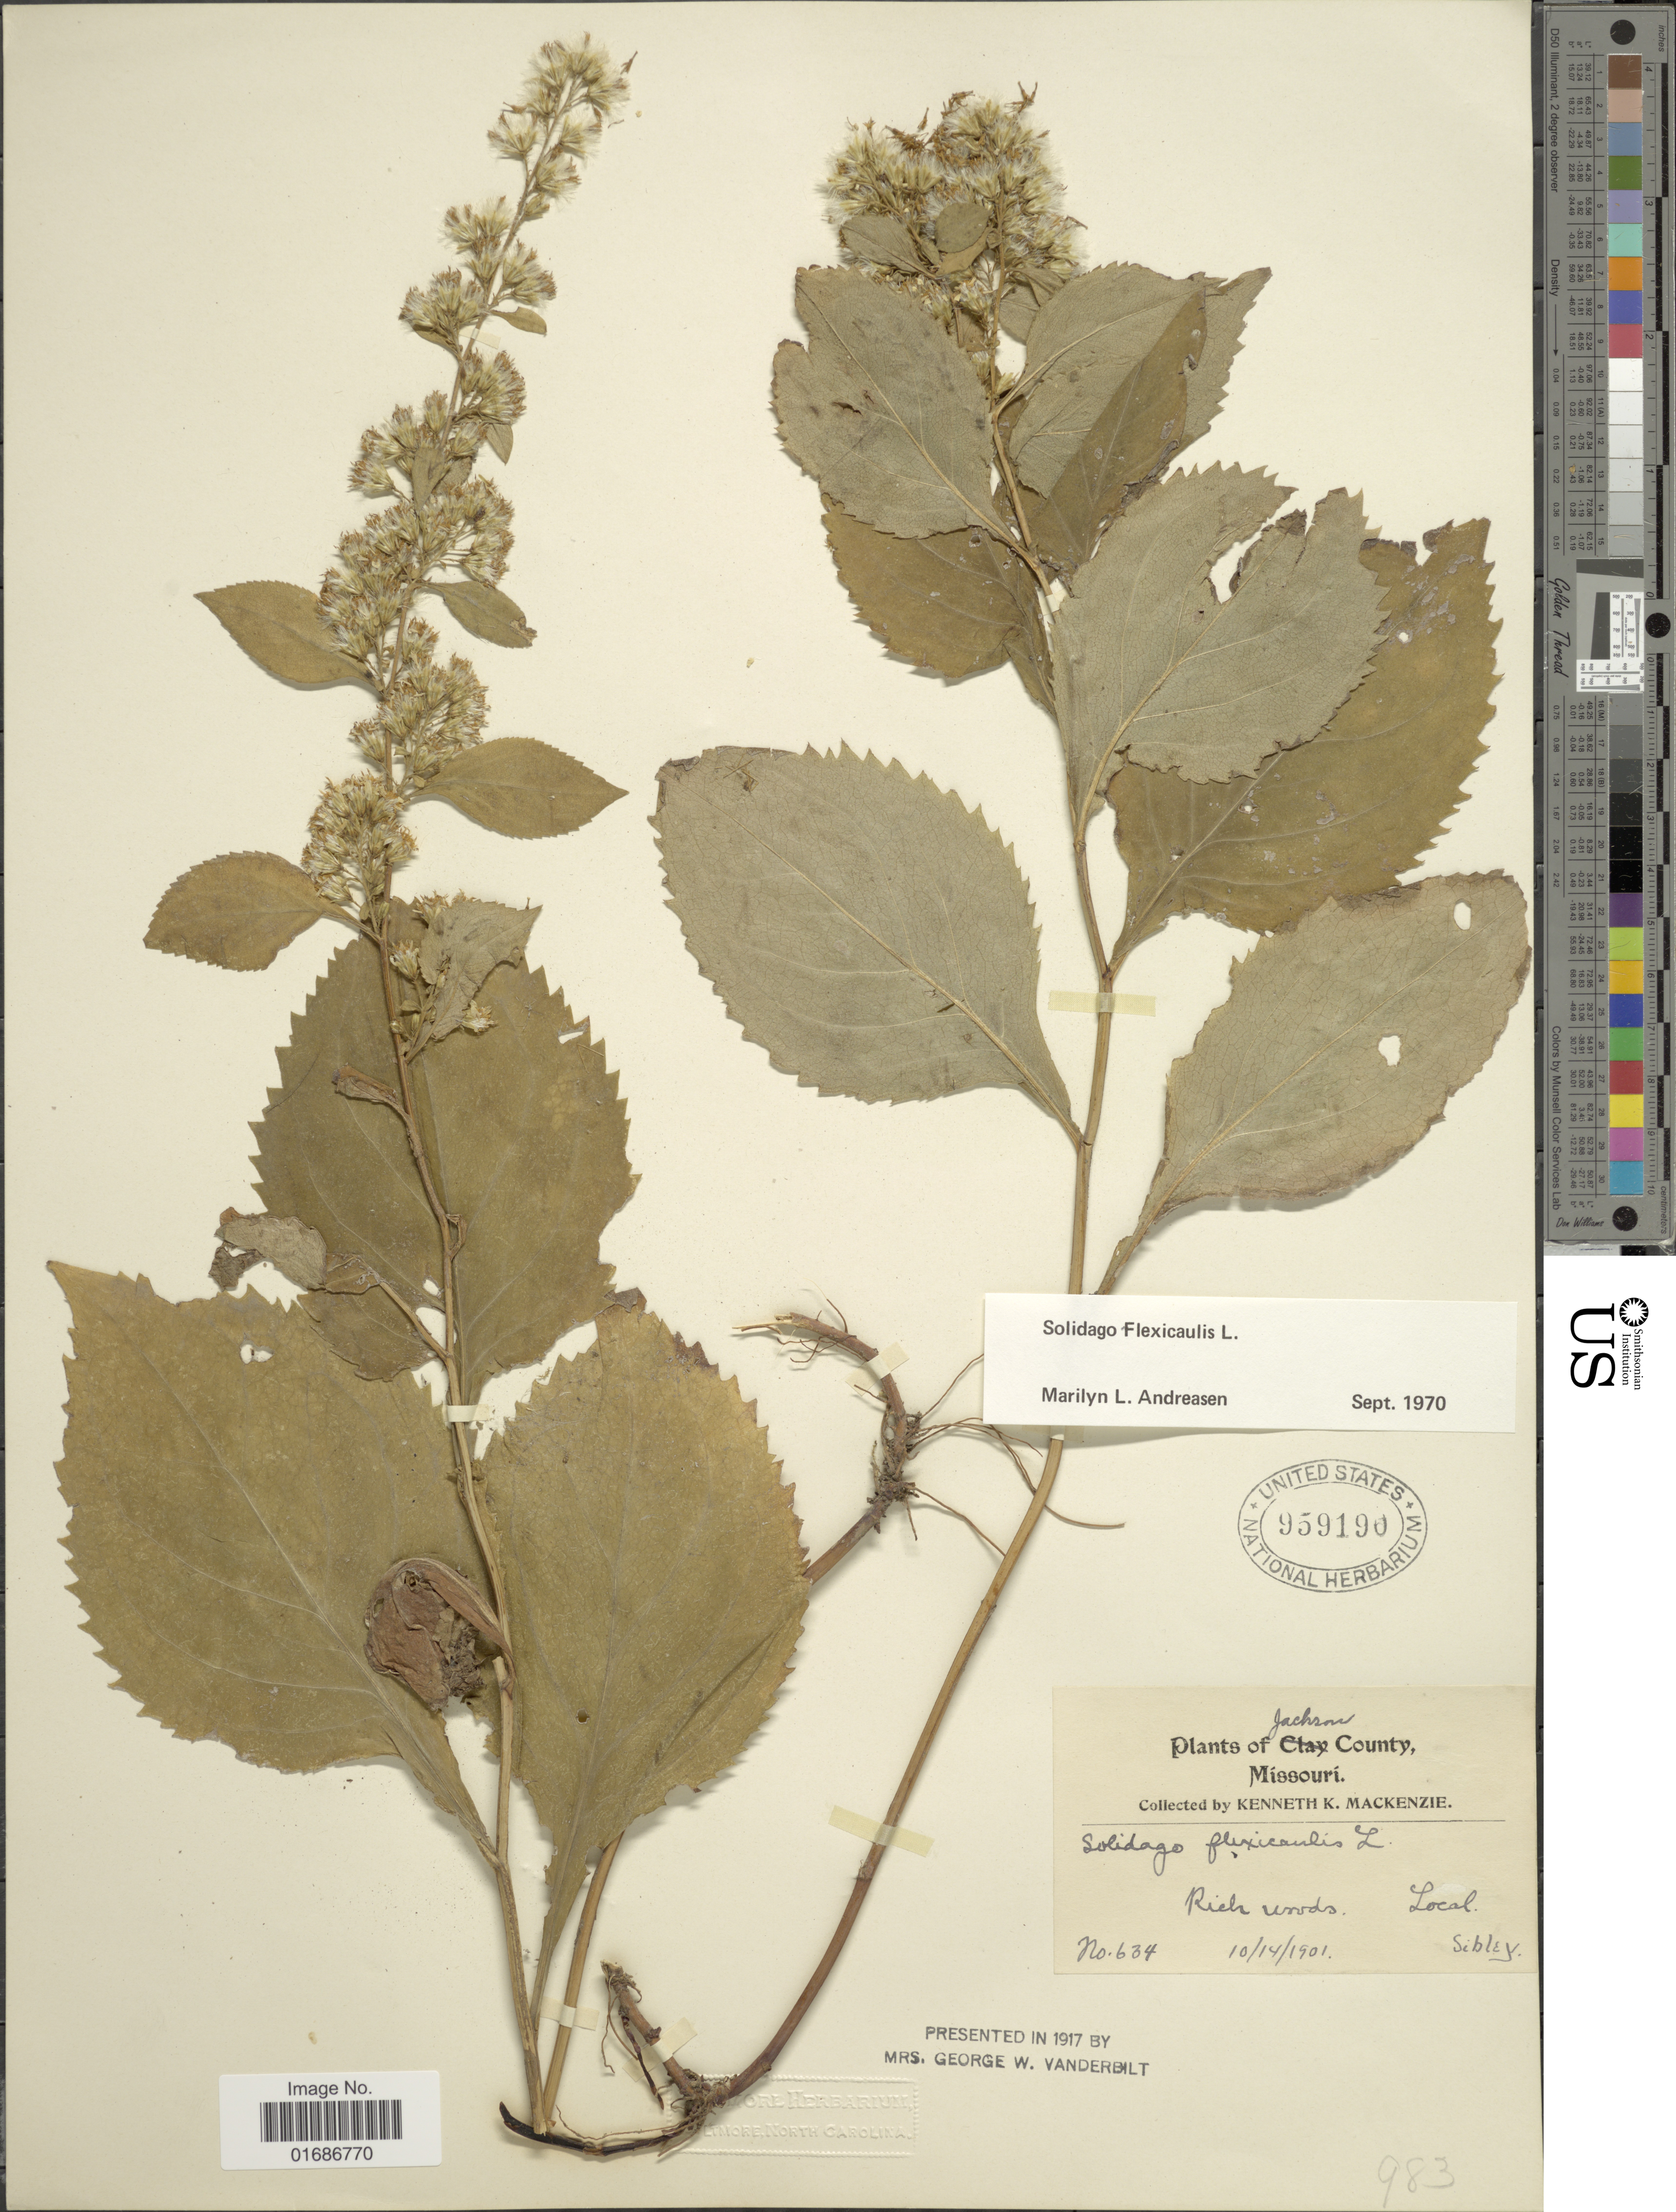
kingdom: Plantae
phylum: Tracheophyta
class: Magnoliopsida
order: Asterales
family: Asteraceae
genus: Solidago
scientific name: Solidago flexicaulis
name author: L.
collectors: K. K. Mackenzie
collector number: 634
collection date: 1901-10-14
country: United States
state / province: Missouri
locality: Jackson County, Rich woods, Local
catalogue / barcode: US 959190